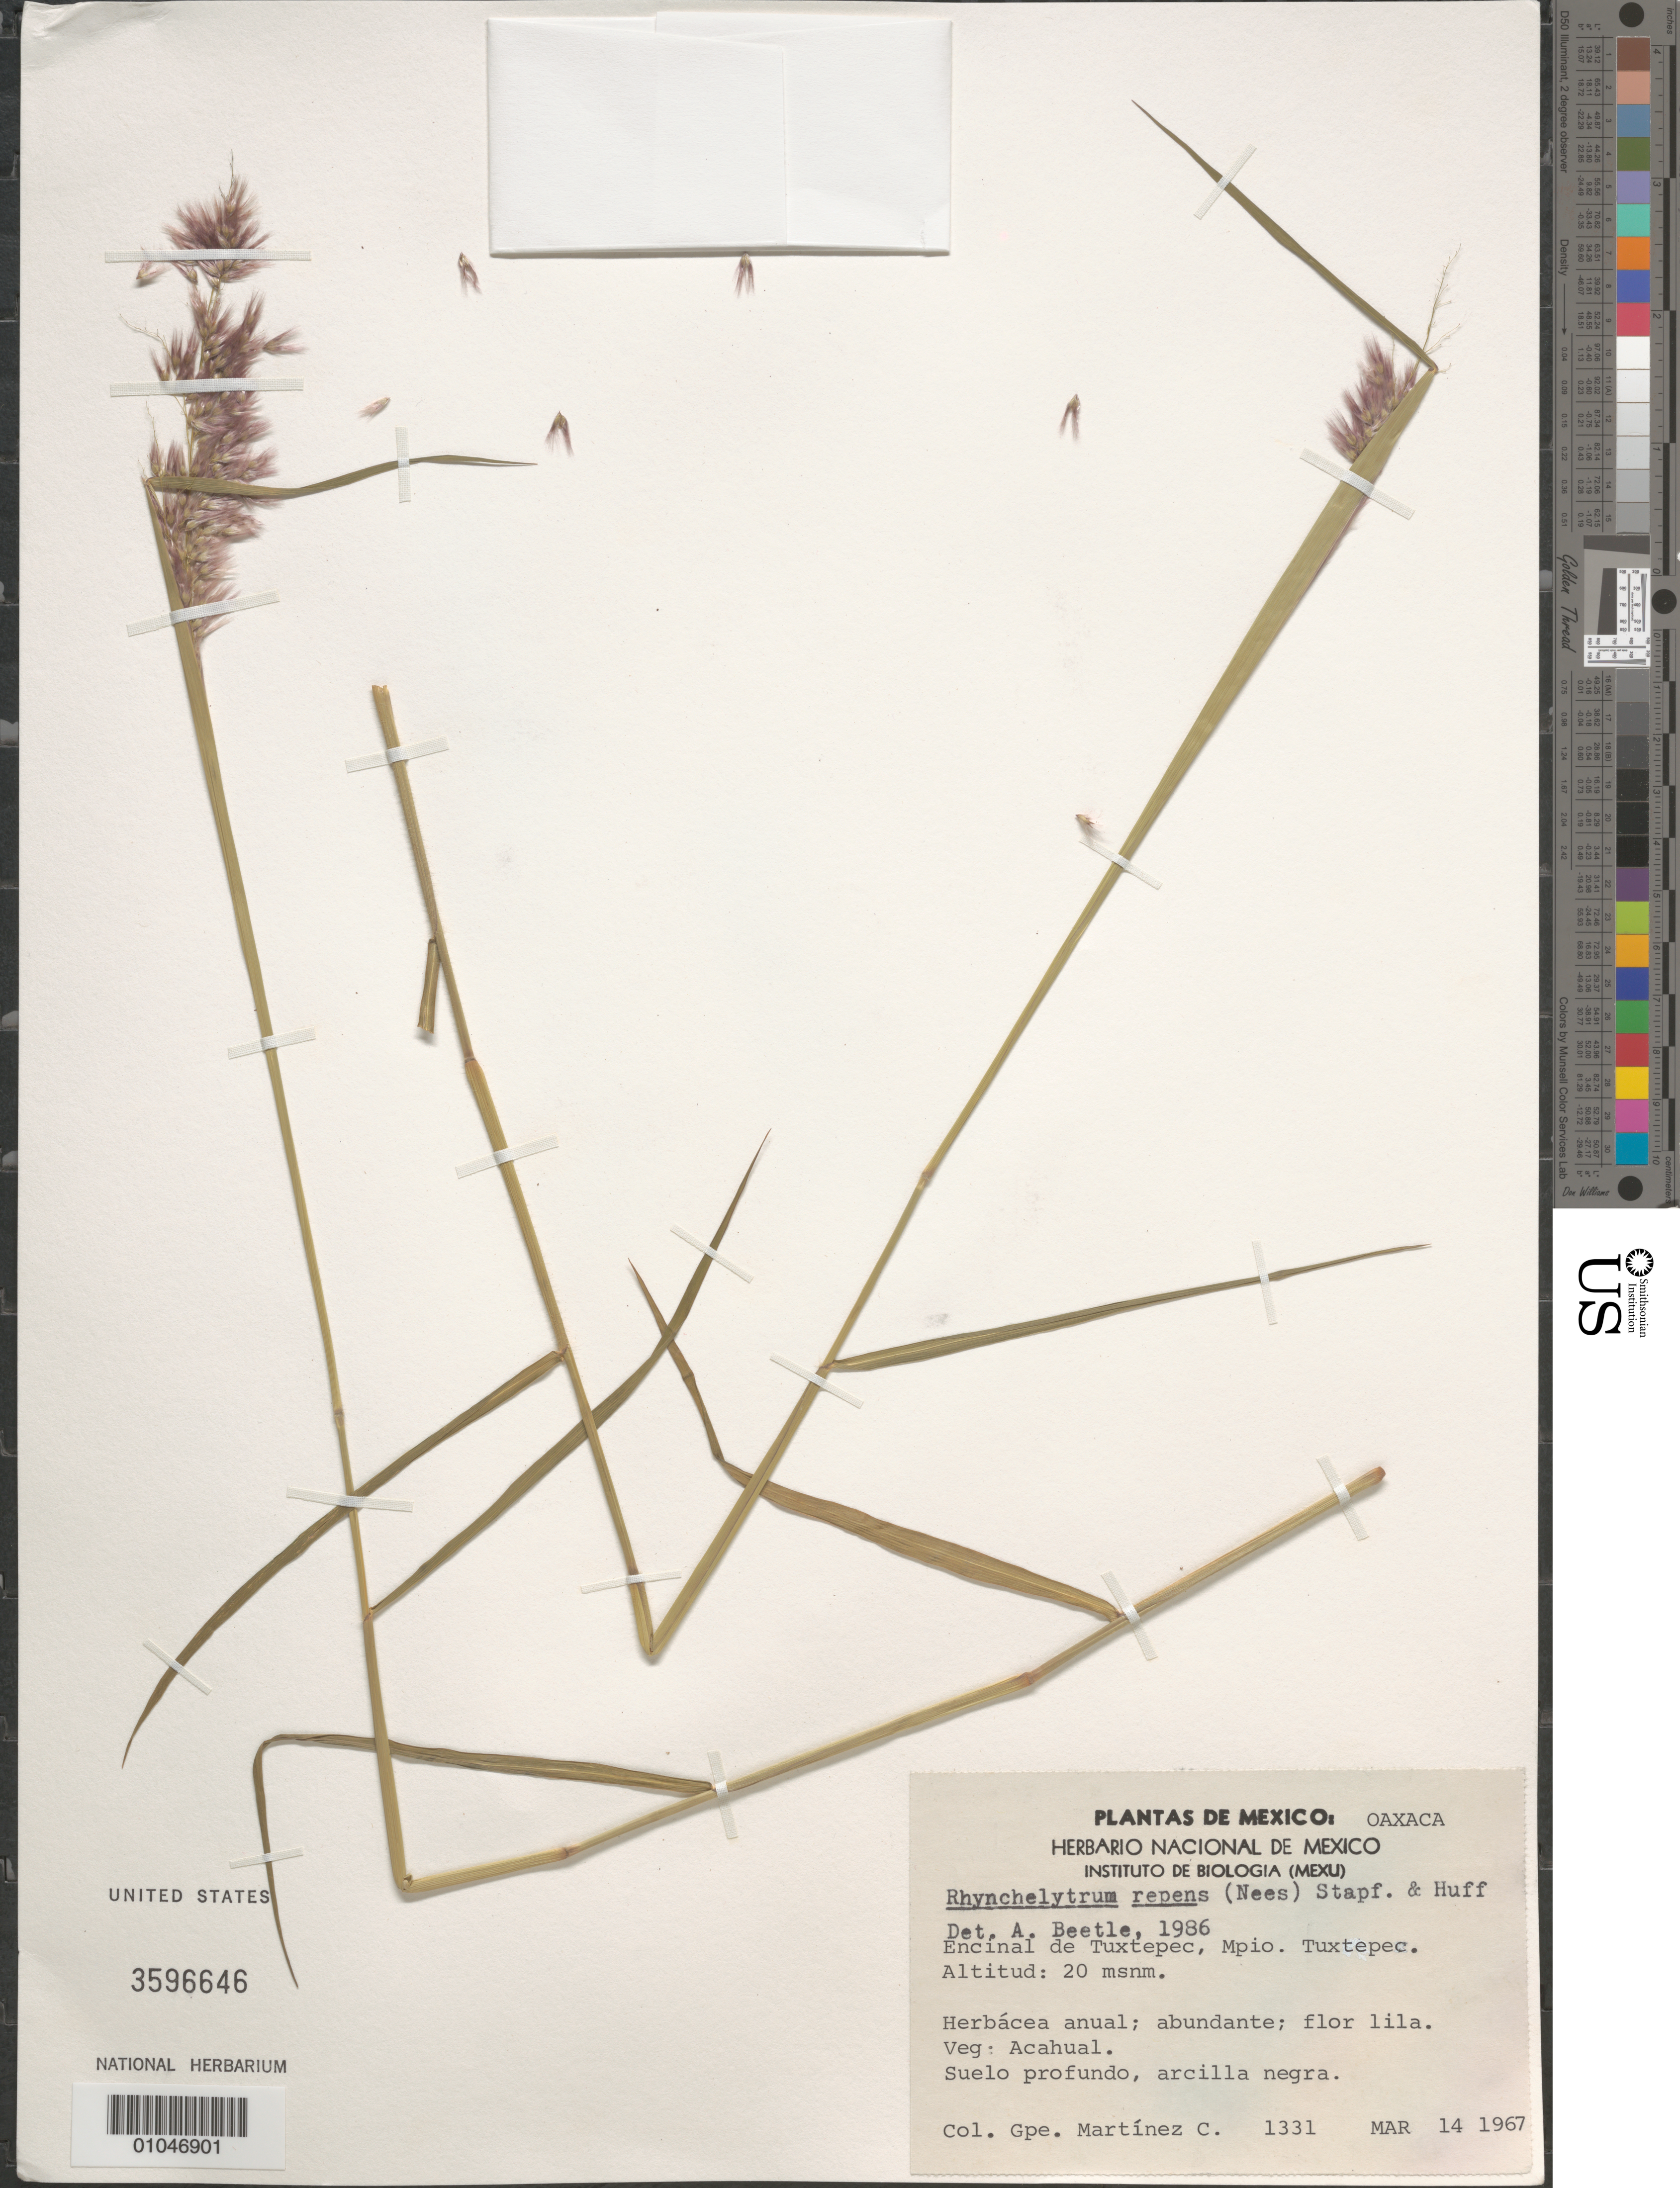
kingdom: Plantae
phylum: Tracheophyta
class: Liliopsida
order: Poales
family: Poaceae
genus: Rhynchelytrum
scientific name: Rhynchelytrum repens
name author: (Willd.) C.E. Hubb.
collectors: G. Martinez C.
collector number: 1331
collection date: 1967-03-14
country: Mexico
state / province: Oaxaca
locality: Encinal de Tuxtepec, Mpio. Tuxtepec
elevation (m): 20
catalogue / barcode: US 3596646